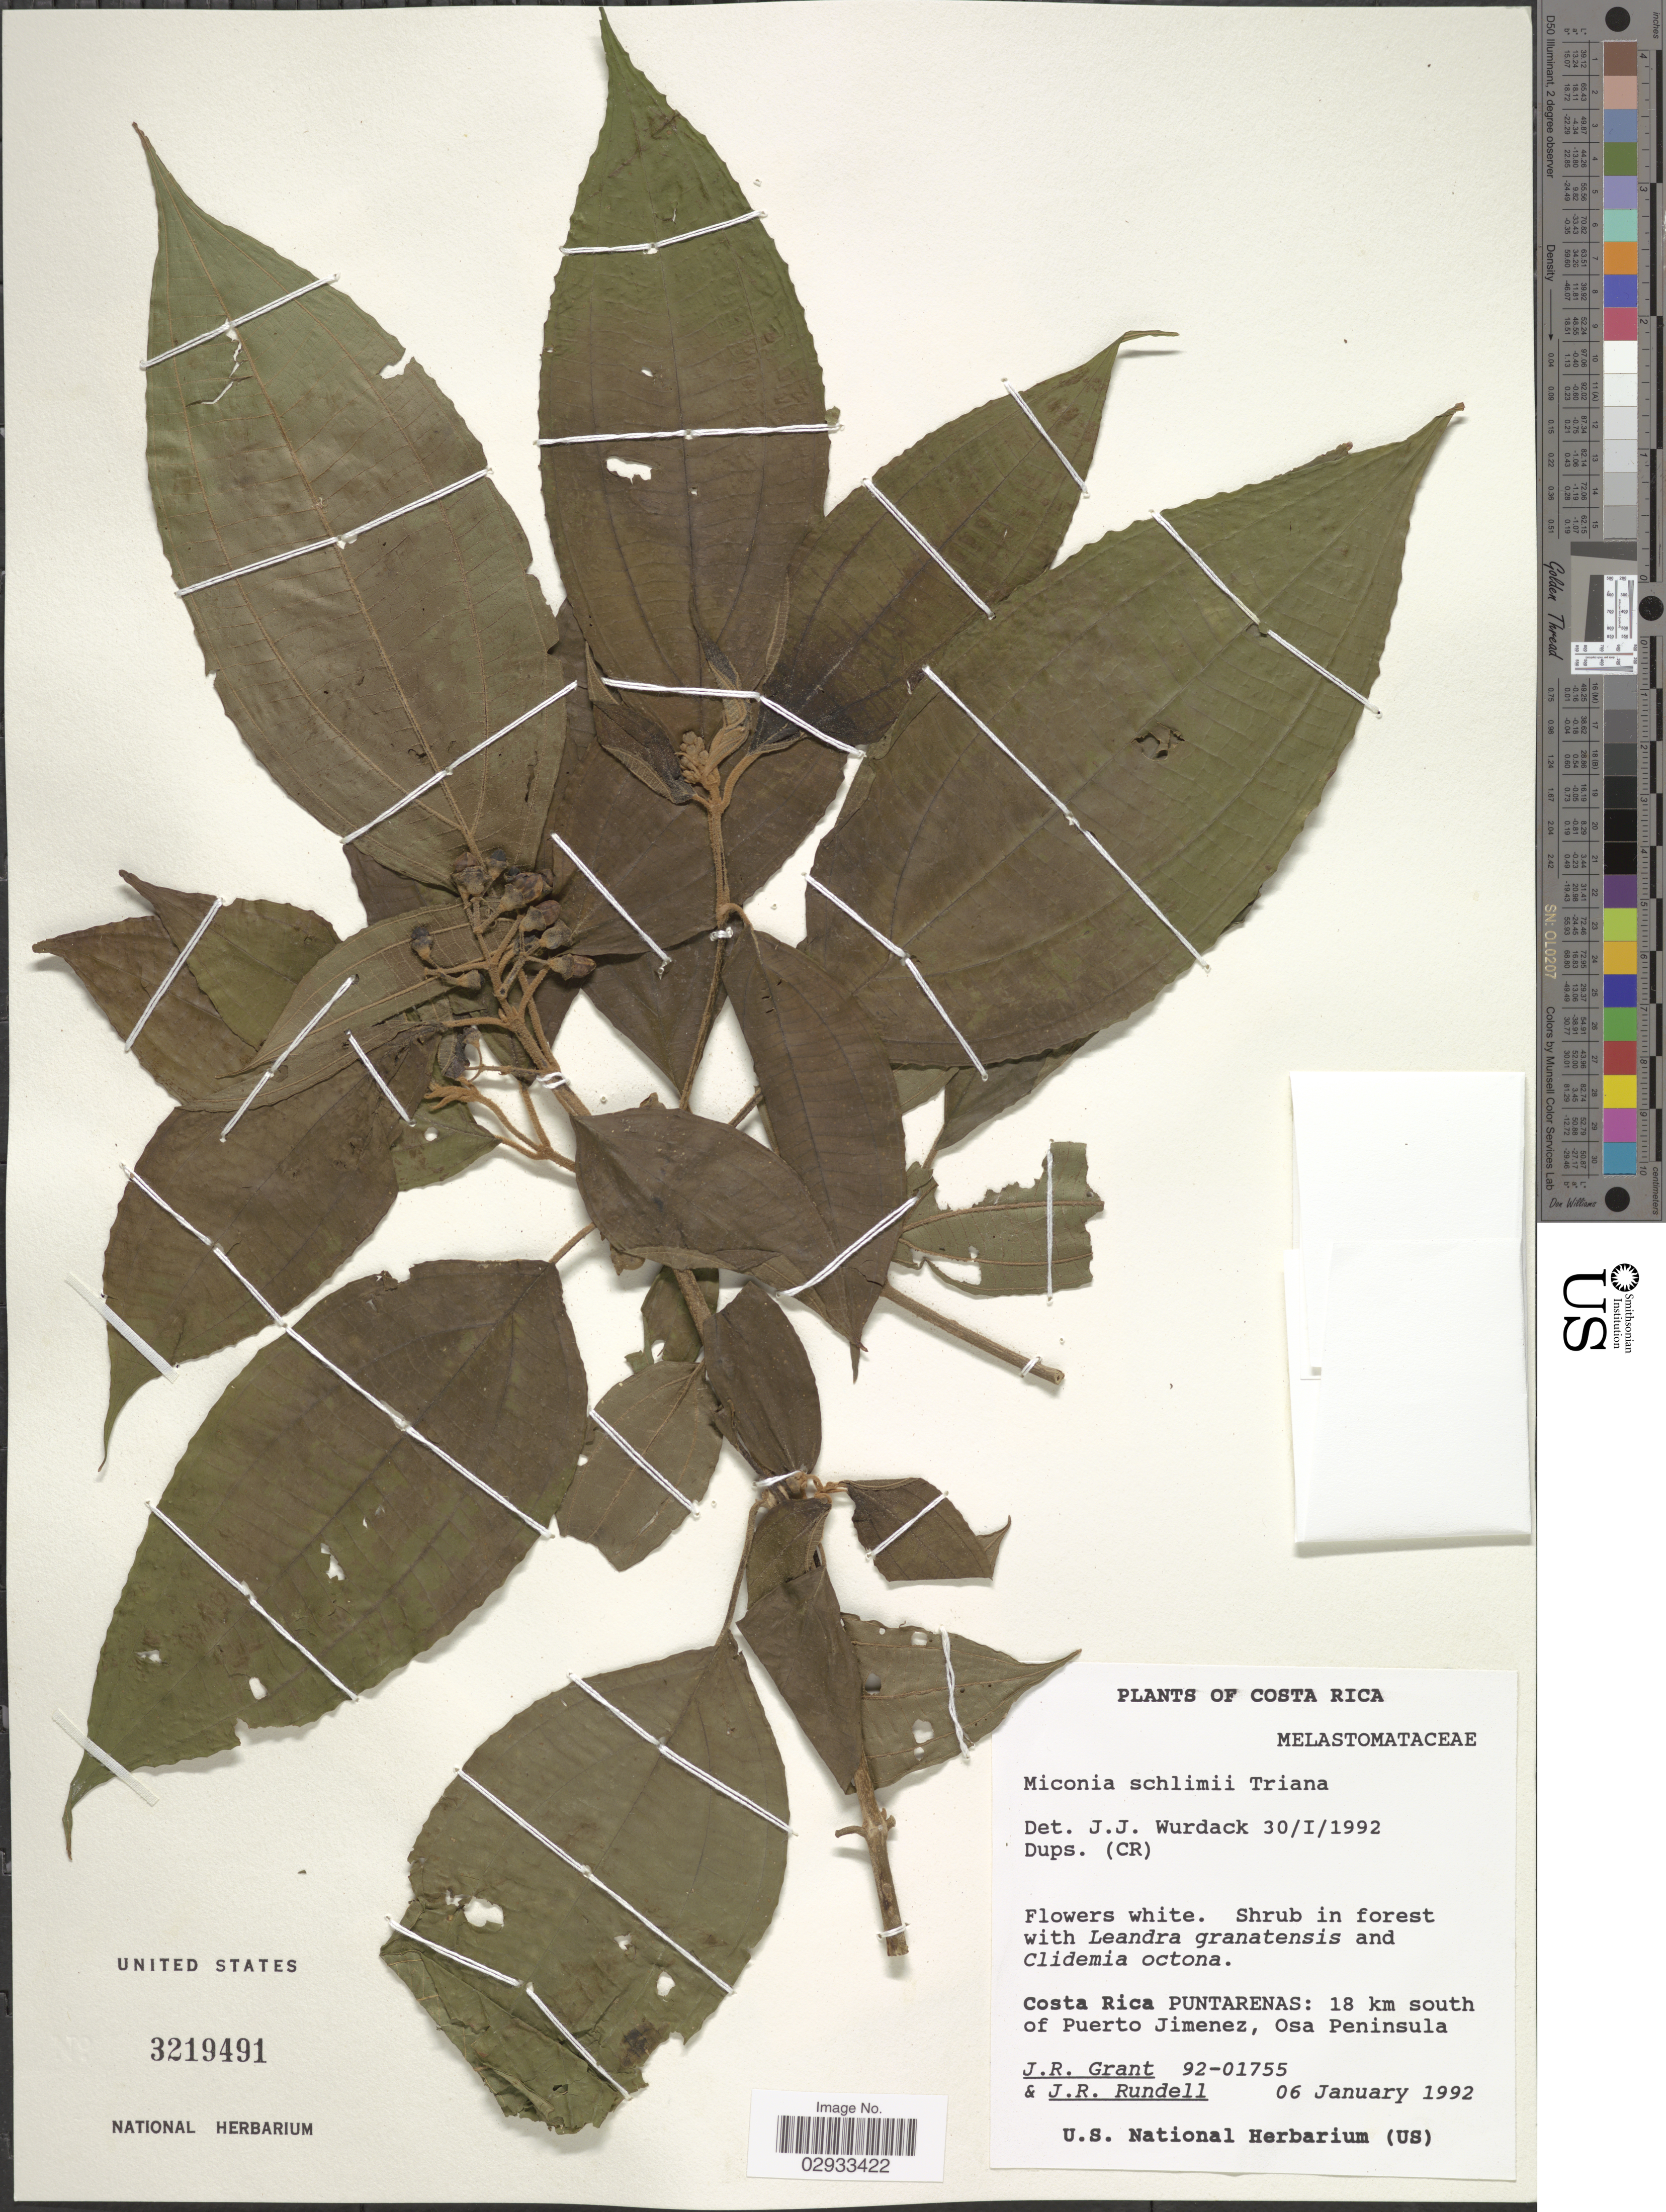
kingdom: Plantae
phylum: Tracheophyta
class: Magnoliopsida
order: Myrtales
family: Melastomataceae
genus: Miconia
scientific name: Miconia schlimii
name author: Triana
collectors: J. Grant & J. R. Rundell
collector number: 92-01755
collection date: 1992-01-06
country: Costa Rica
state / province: Puntarenas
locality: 18 km south of Puerto Jimenez, Osa Peninsula.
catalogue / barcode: US 3219491